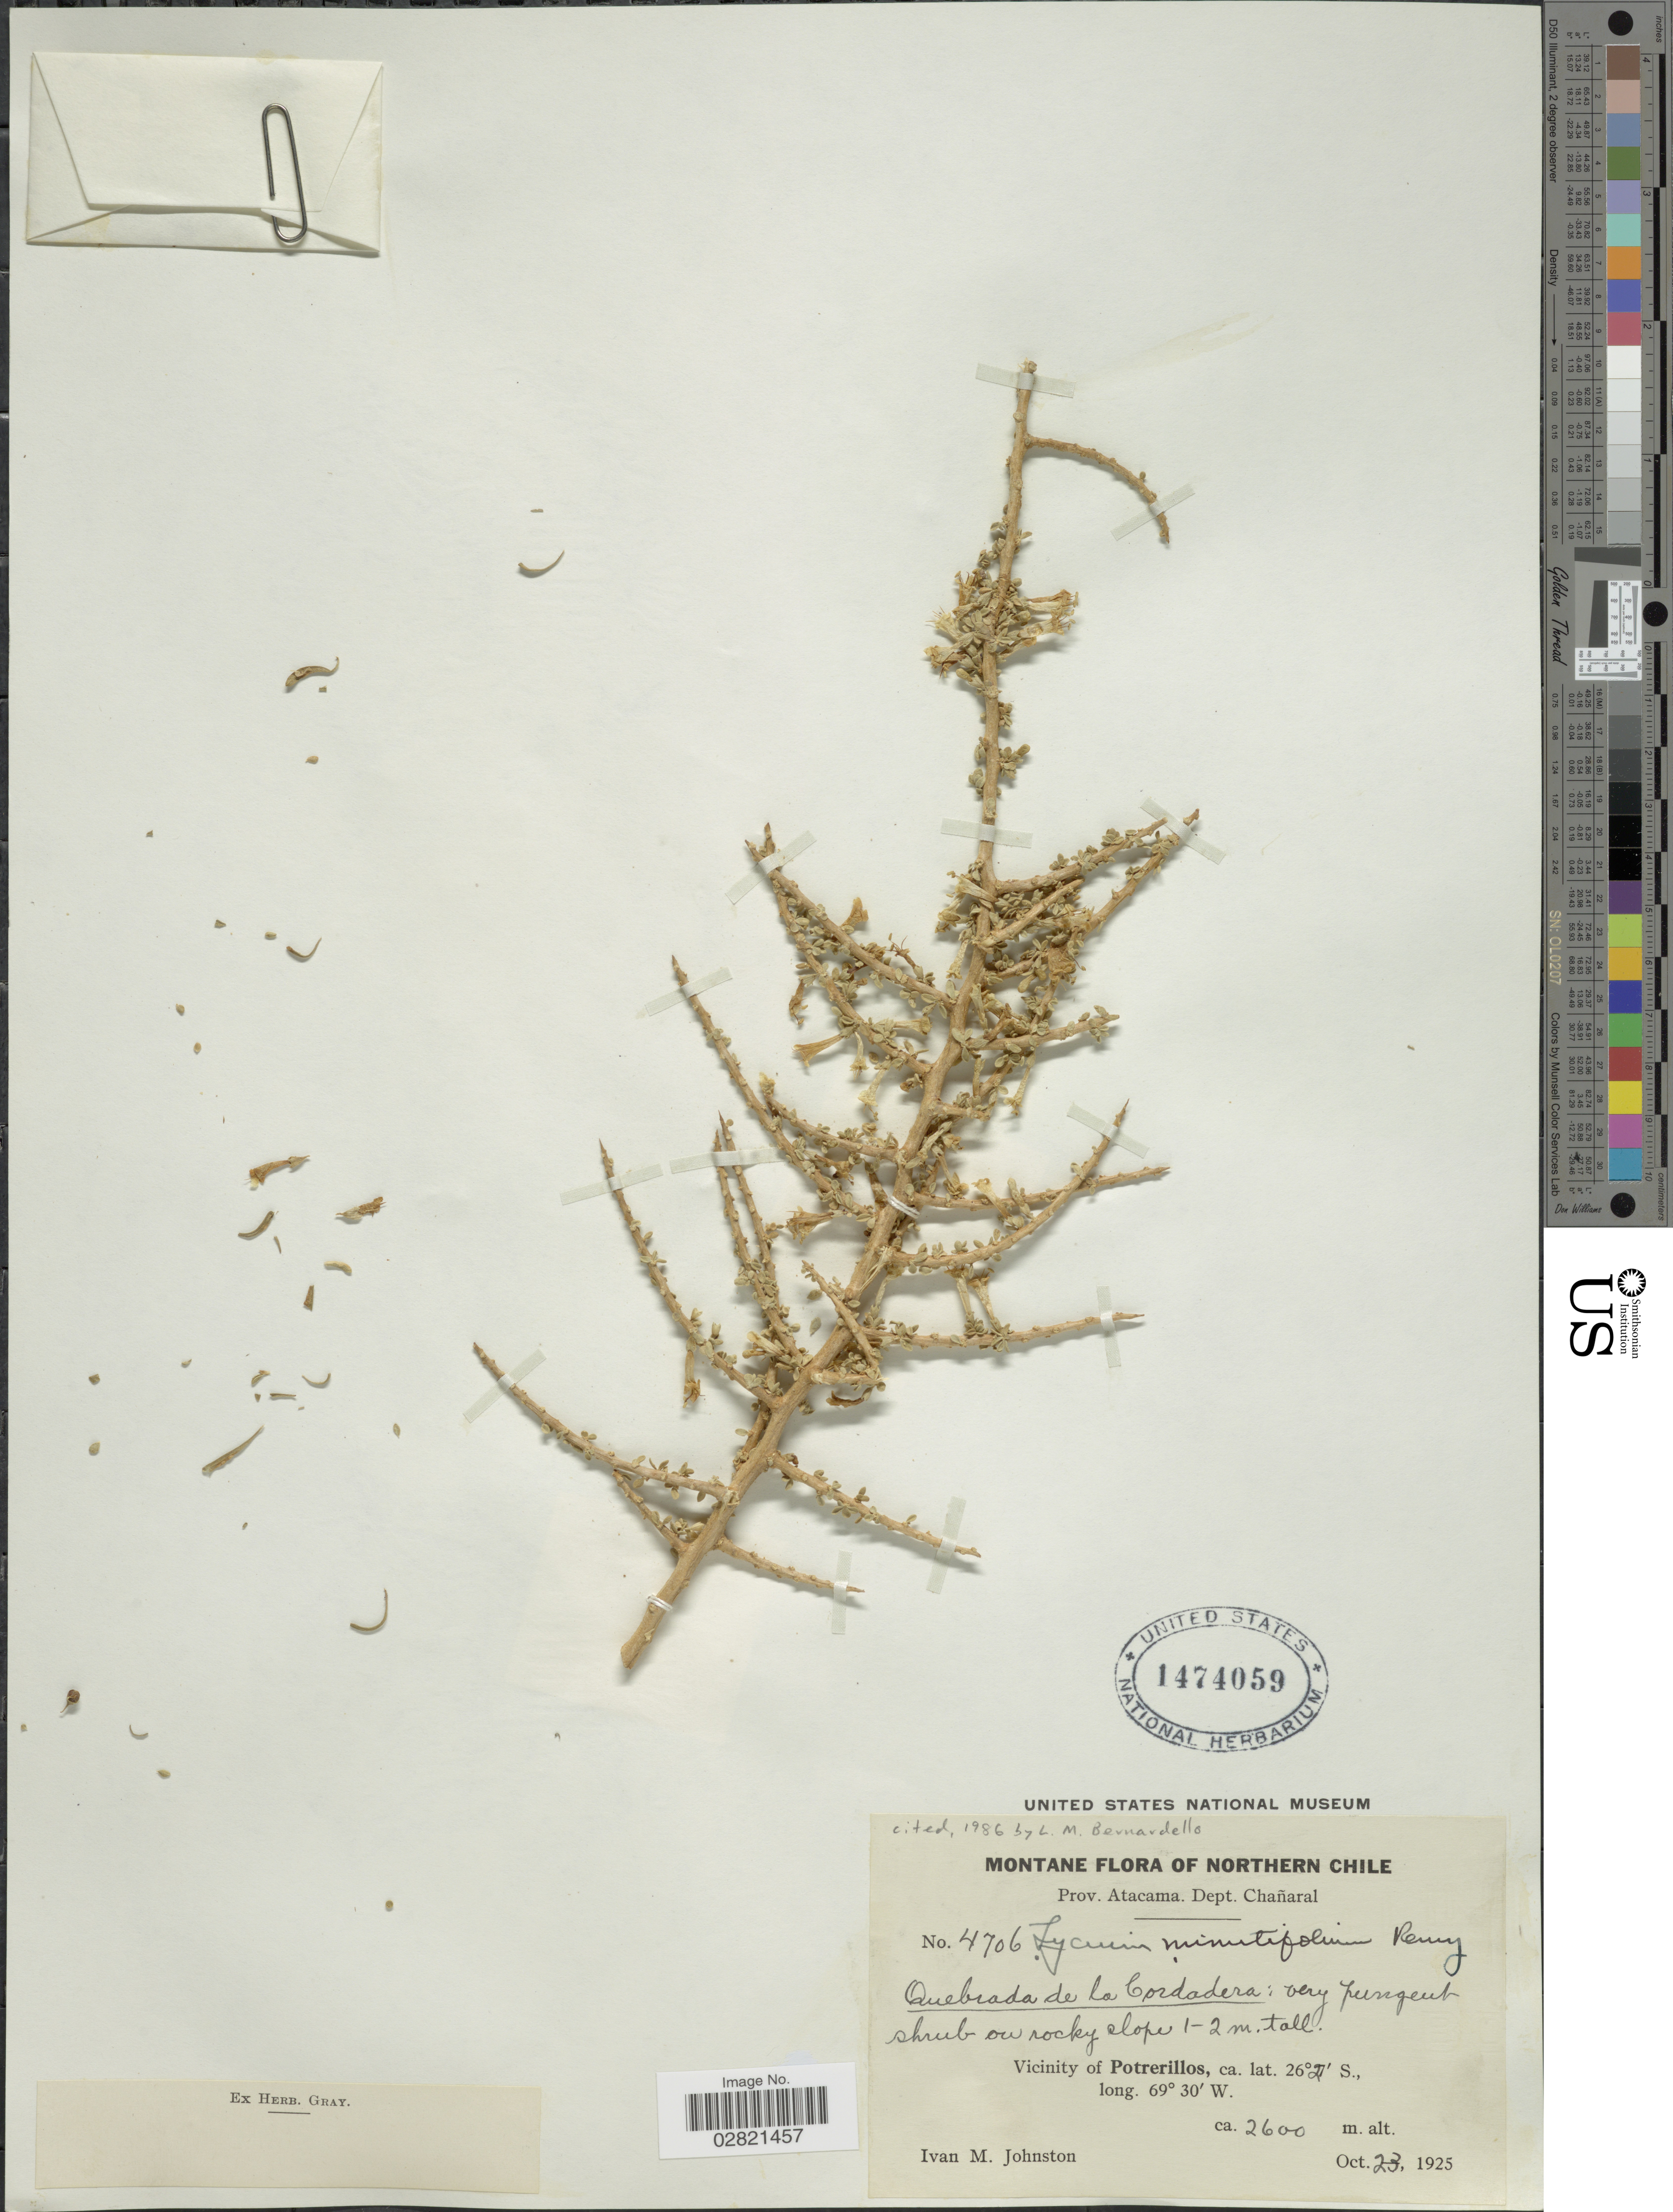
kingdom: Plantae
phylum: Tracheophyta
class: Magnoliopsida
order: Solanales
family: Solanaceae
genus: Lycium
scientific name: Lycium minutifolium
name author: Remy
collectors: I.M. Johnston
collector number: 4706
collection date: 1925-10-23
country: Chile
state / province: Atacama (III)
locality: Montane flora of Northern Chile. Prov. Atacama. Dept. Chañaral. Vicinity of Potrerillos.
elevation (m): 2600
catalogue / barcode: US 1474059